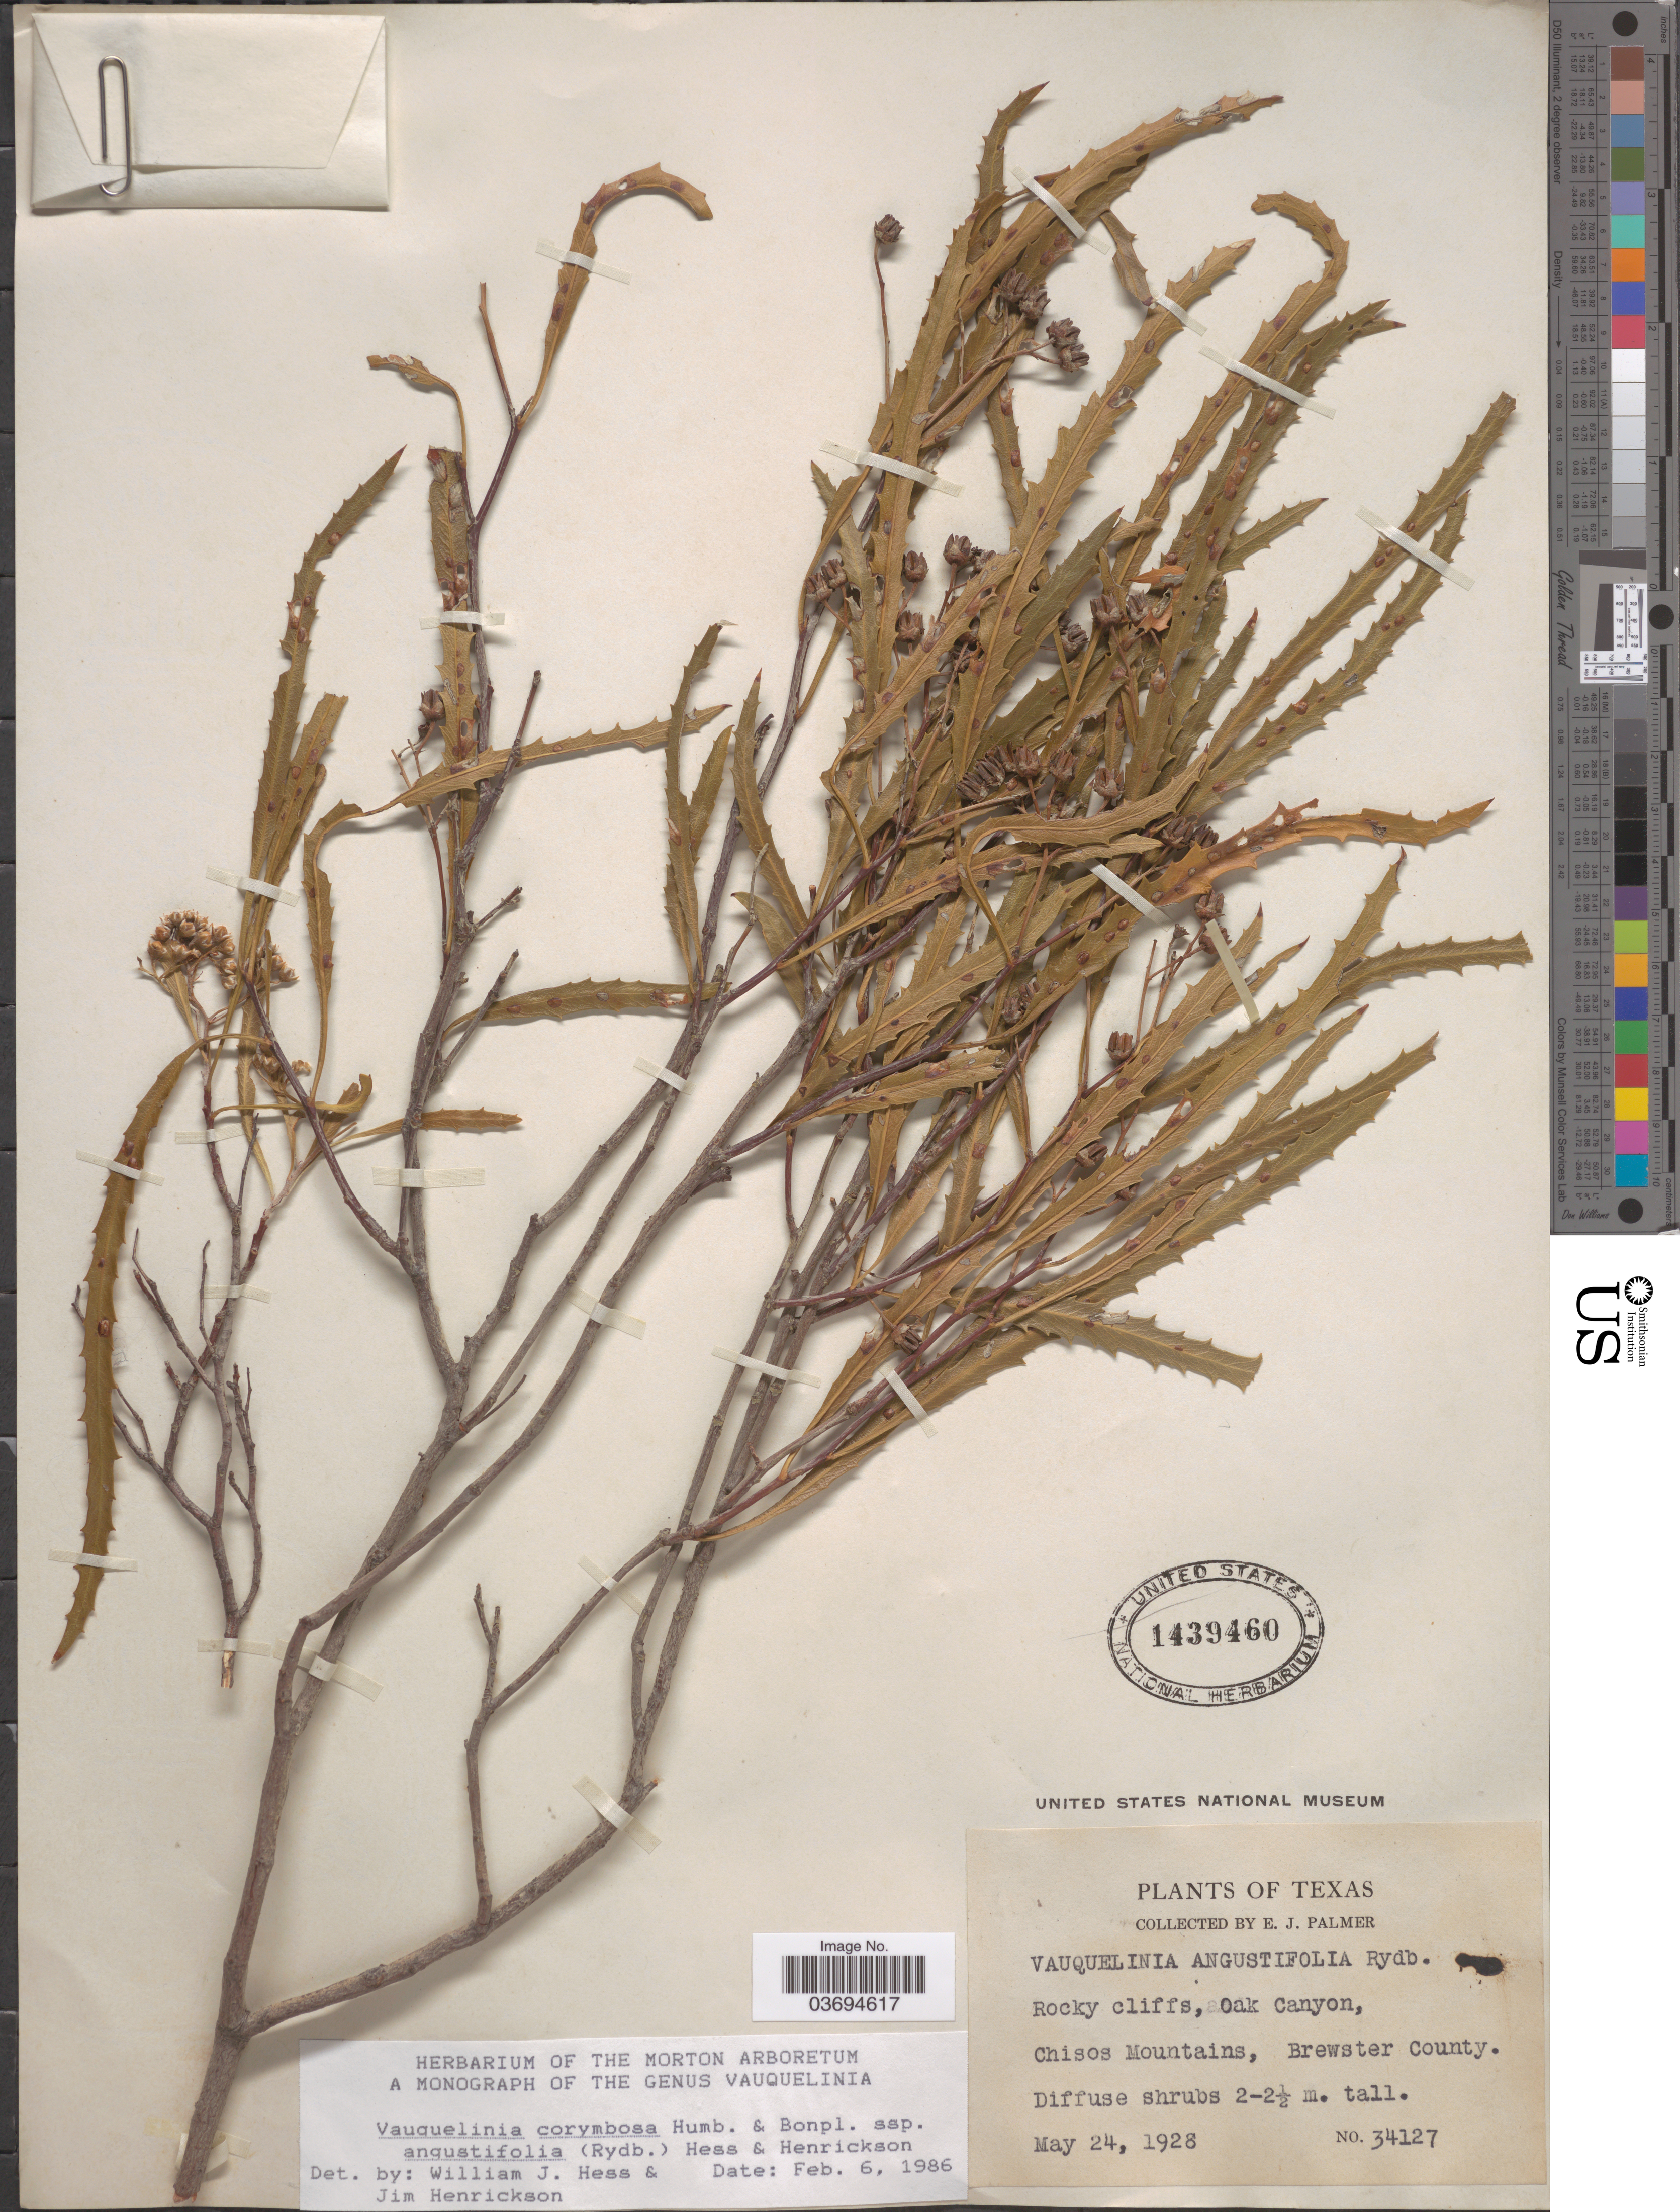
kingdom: Plantae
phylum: Tracheophyta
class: Magnoliopsida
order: Rosales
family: Rosaceae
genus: Vauquelinia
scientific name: Vauquelinia angustifolia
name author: Rydb.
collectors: E. J. Palmer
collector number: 34127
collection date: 1928-05-24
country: United States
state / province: Texas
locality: Oak Canyon, Chisos Mountains, Brewster County.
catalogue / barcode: US 1439460